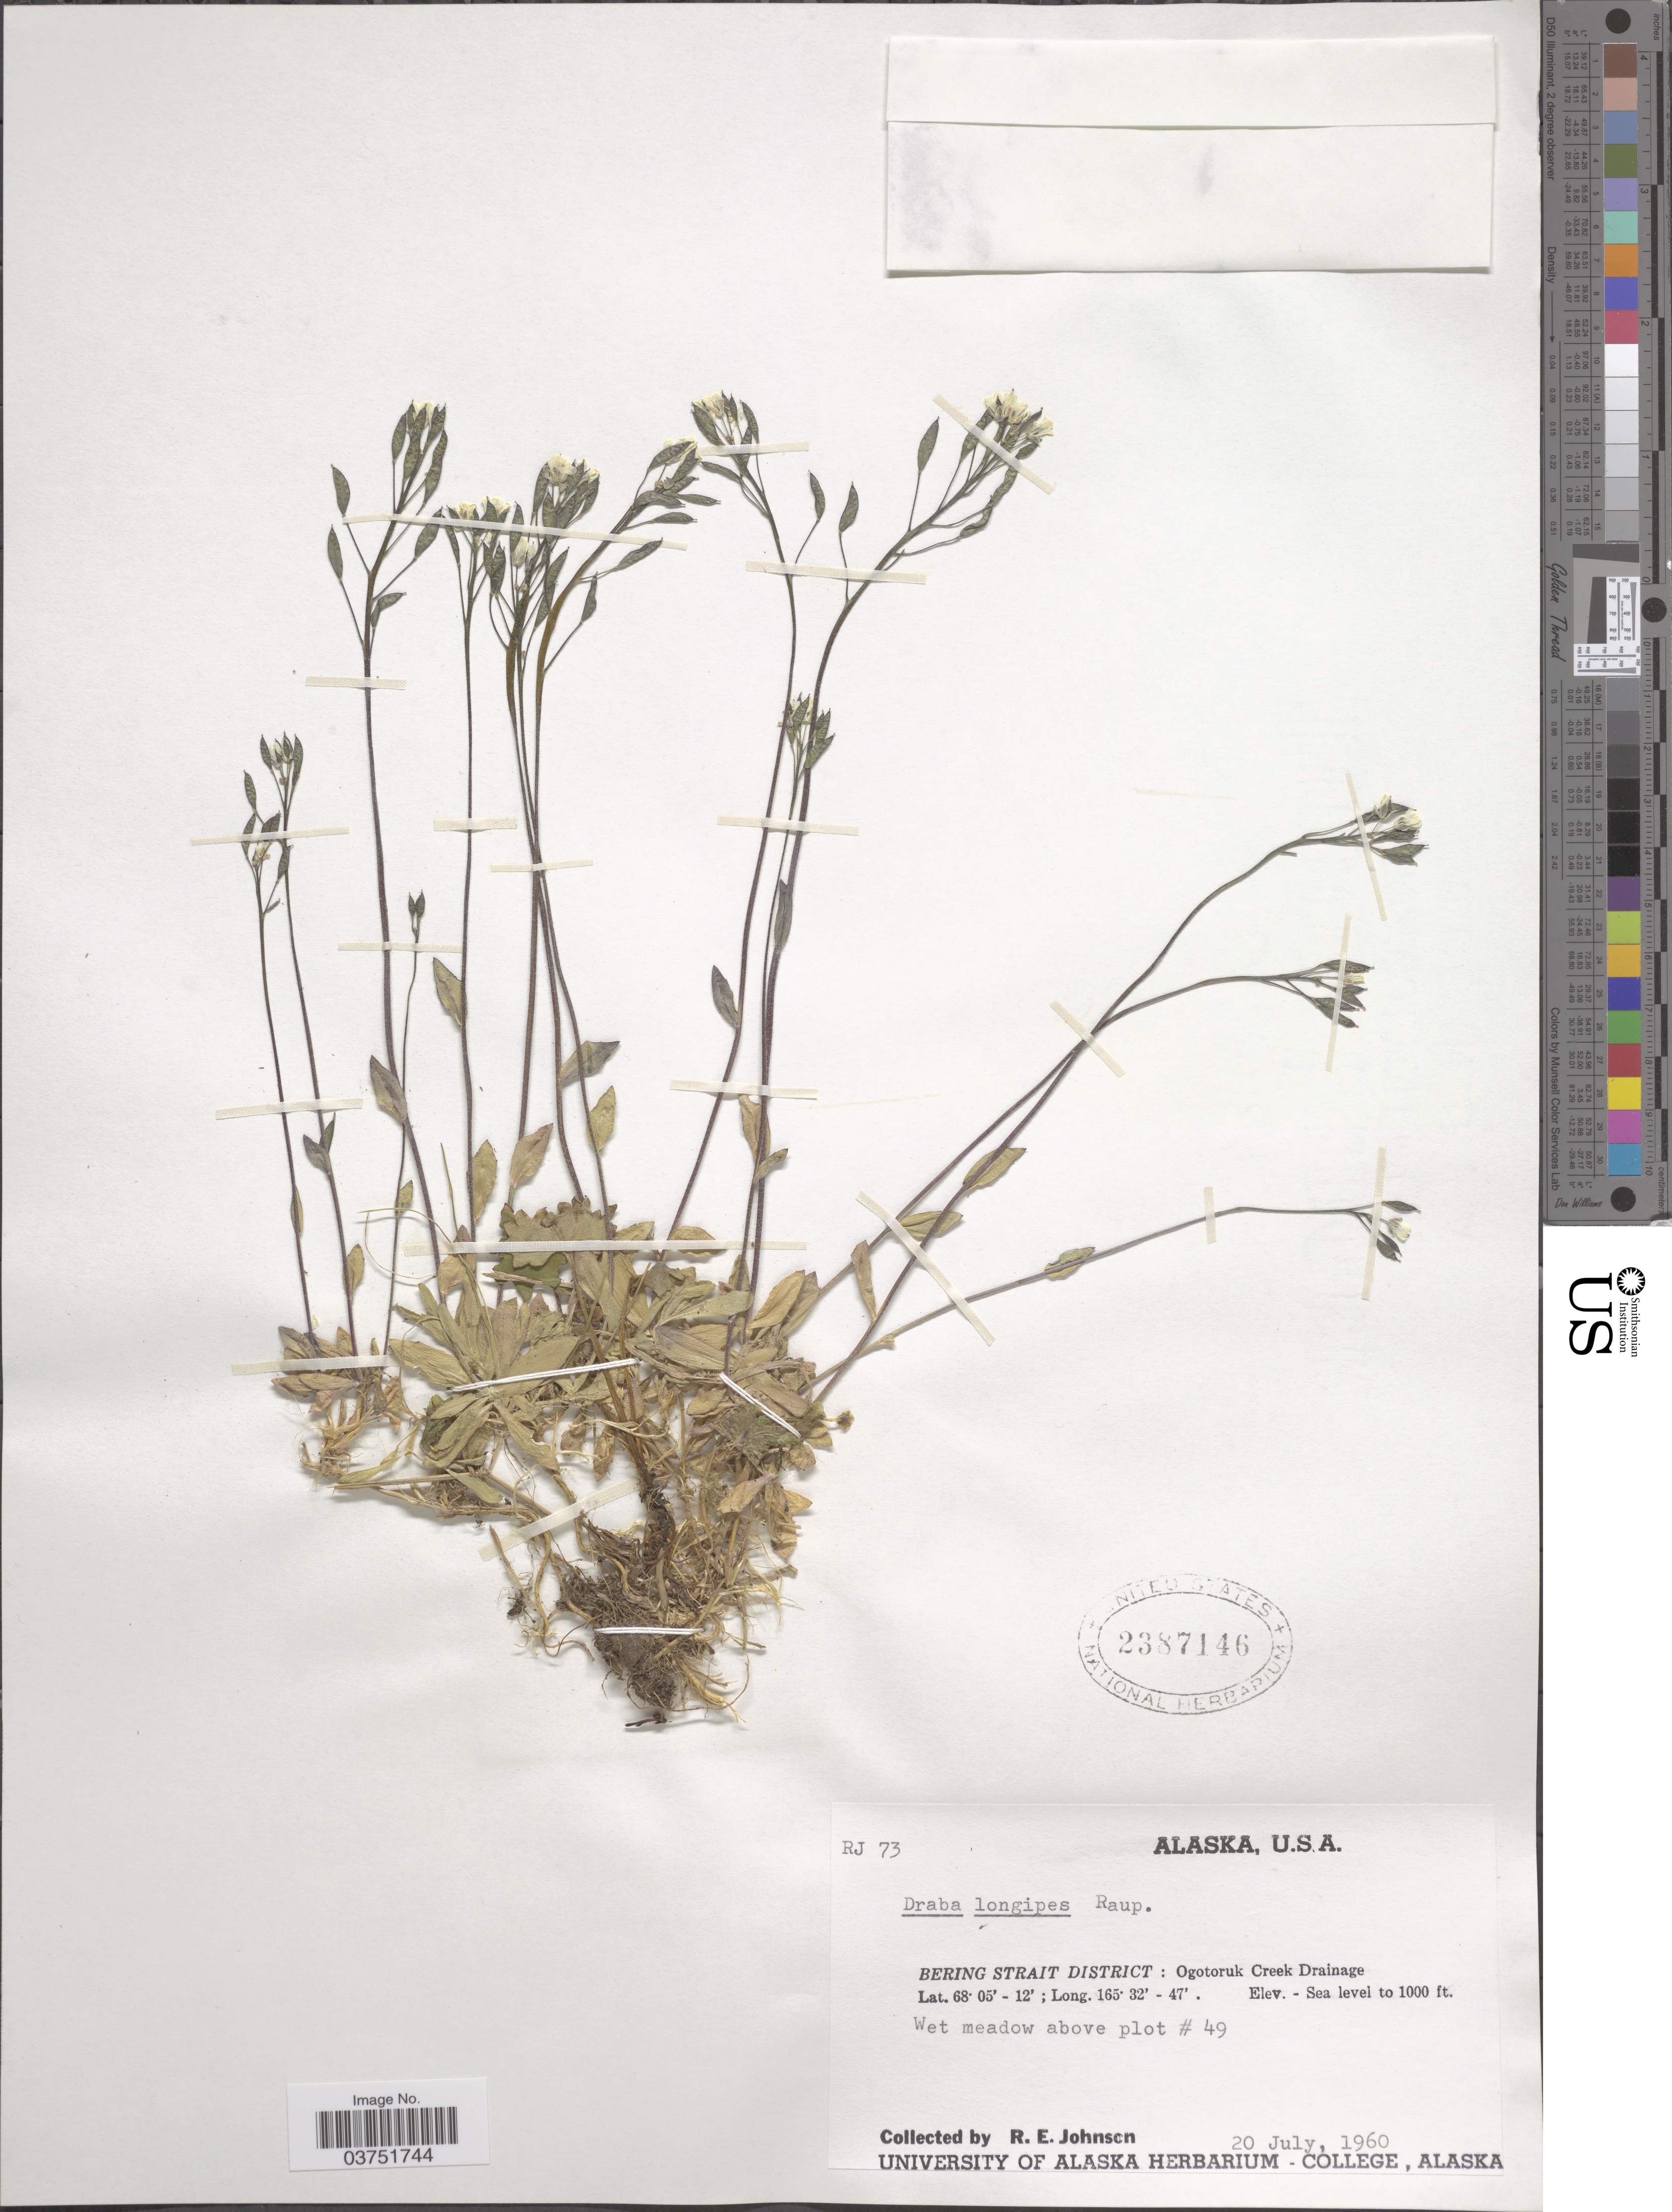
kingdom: Plantae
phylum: Tracheophyta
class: Magnoliopsida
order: Brassicales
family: Brassicaceae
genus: Draba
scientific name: Draba longipes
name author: Raup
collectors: R. Johnson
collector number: RJ73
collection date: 1960-07-20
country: United States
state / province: Alaska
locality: Bering Strait District: Ogotoruk Creek Drainage. Wet meadow above plot #49.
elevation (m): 0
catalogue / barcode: US 2387146